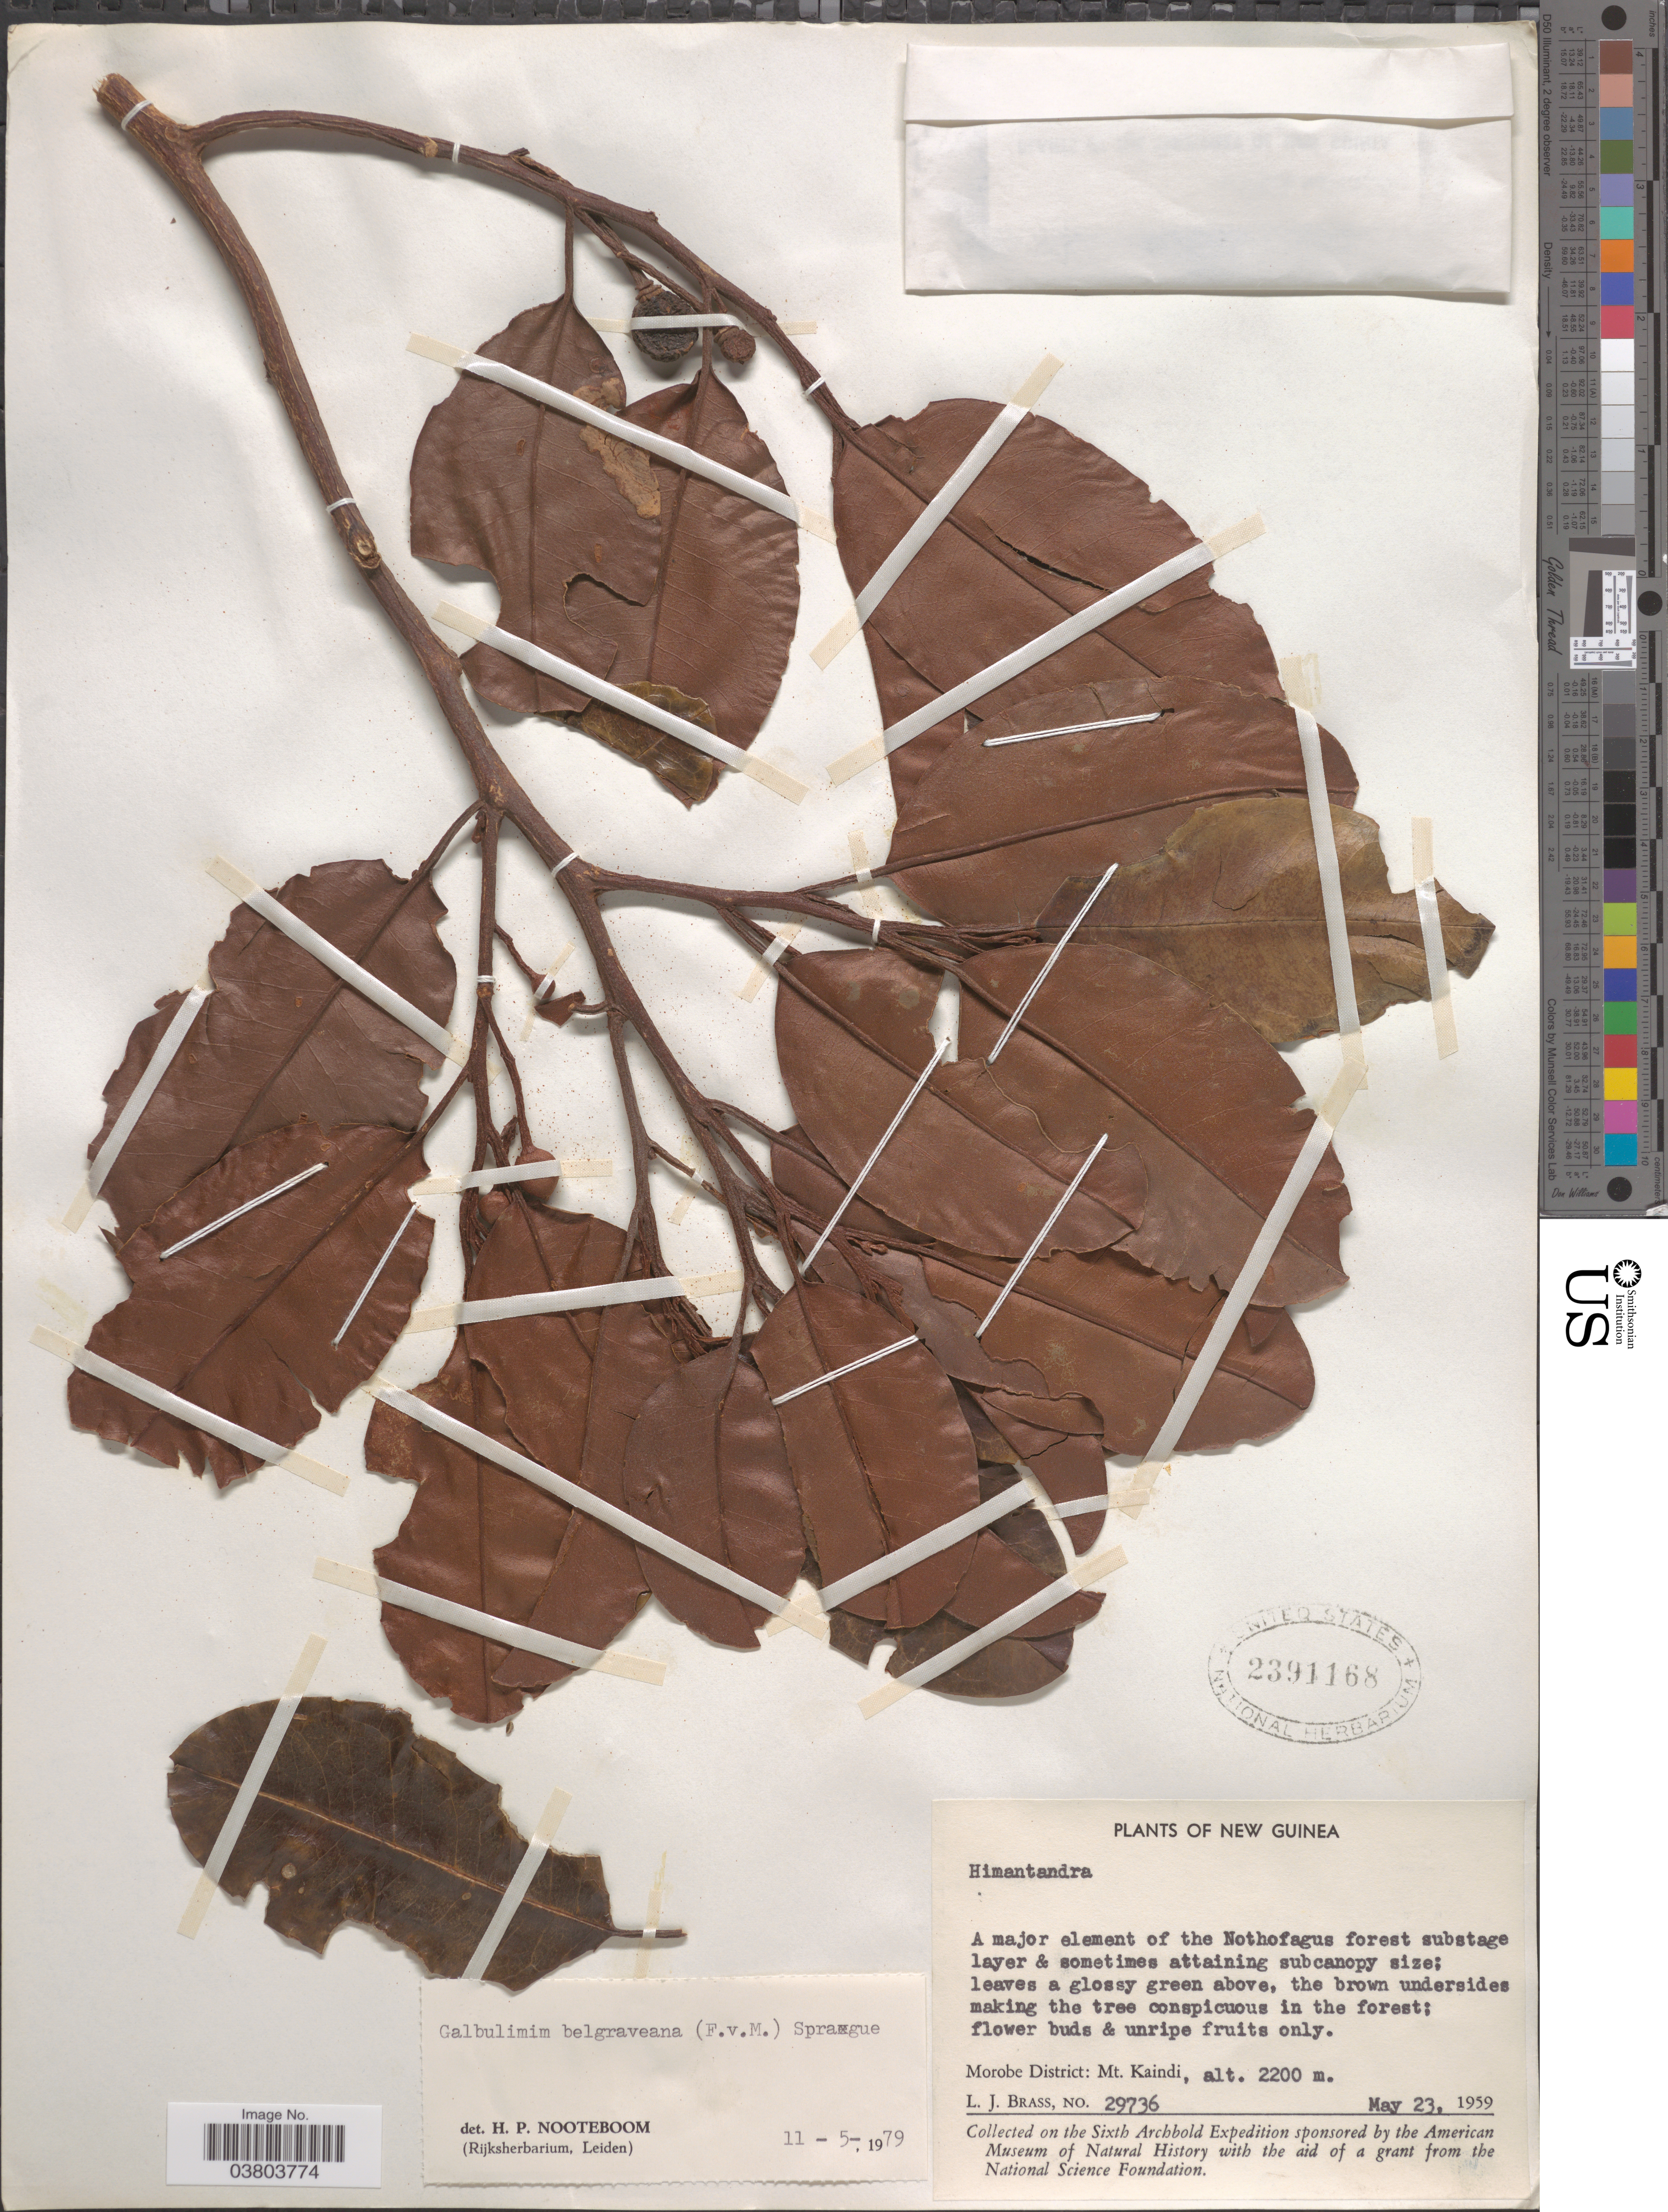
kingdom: Plantae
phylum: Tracheophyta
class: Magnoliopsida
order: Magnoliales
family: Himantandraceae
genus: Galbulimima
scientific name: Galbulimima belgraveana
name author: (F. Muell.) Sprague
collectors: L. J. Brass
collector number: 29736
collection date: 1959-05-23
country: Papua New Guinea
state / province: Morobe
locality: New Guinea. Morobe District: Mt. Kaindi.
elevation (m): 2200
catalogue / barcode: US 2391168